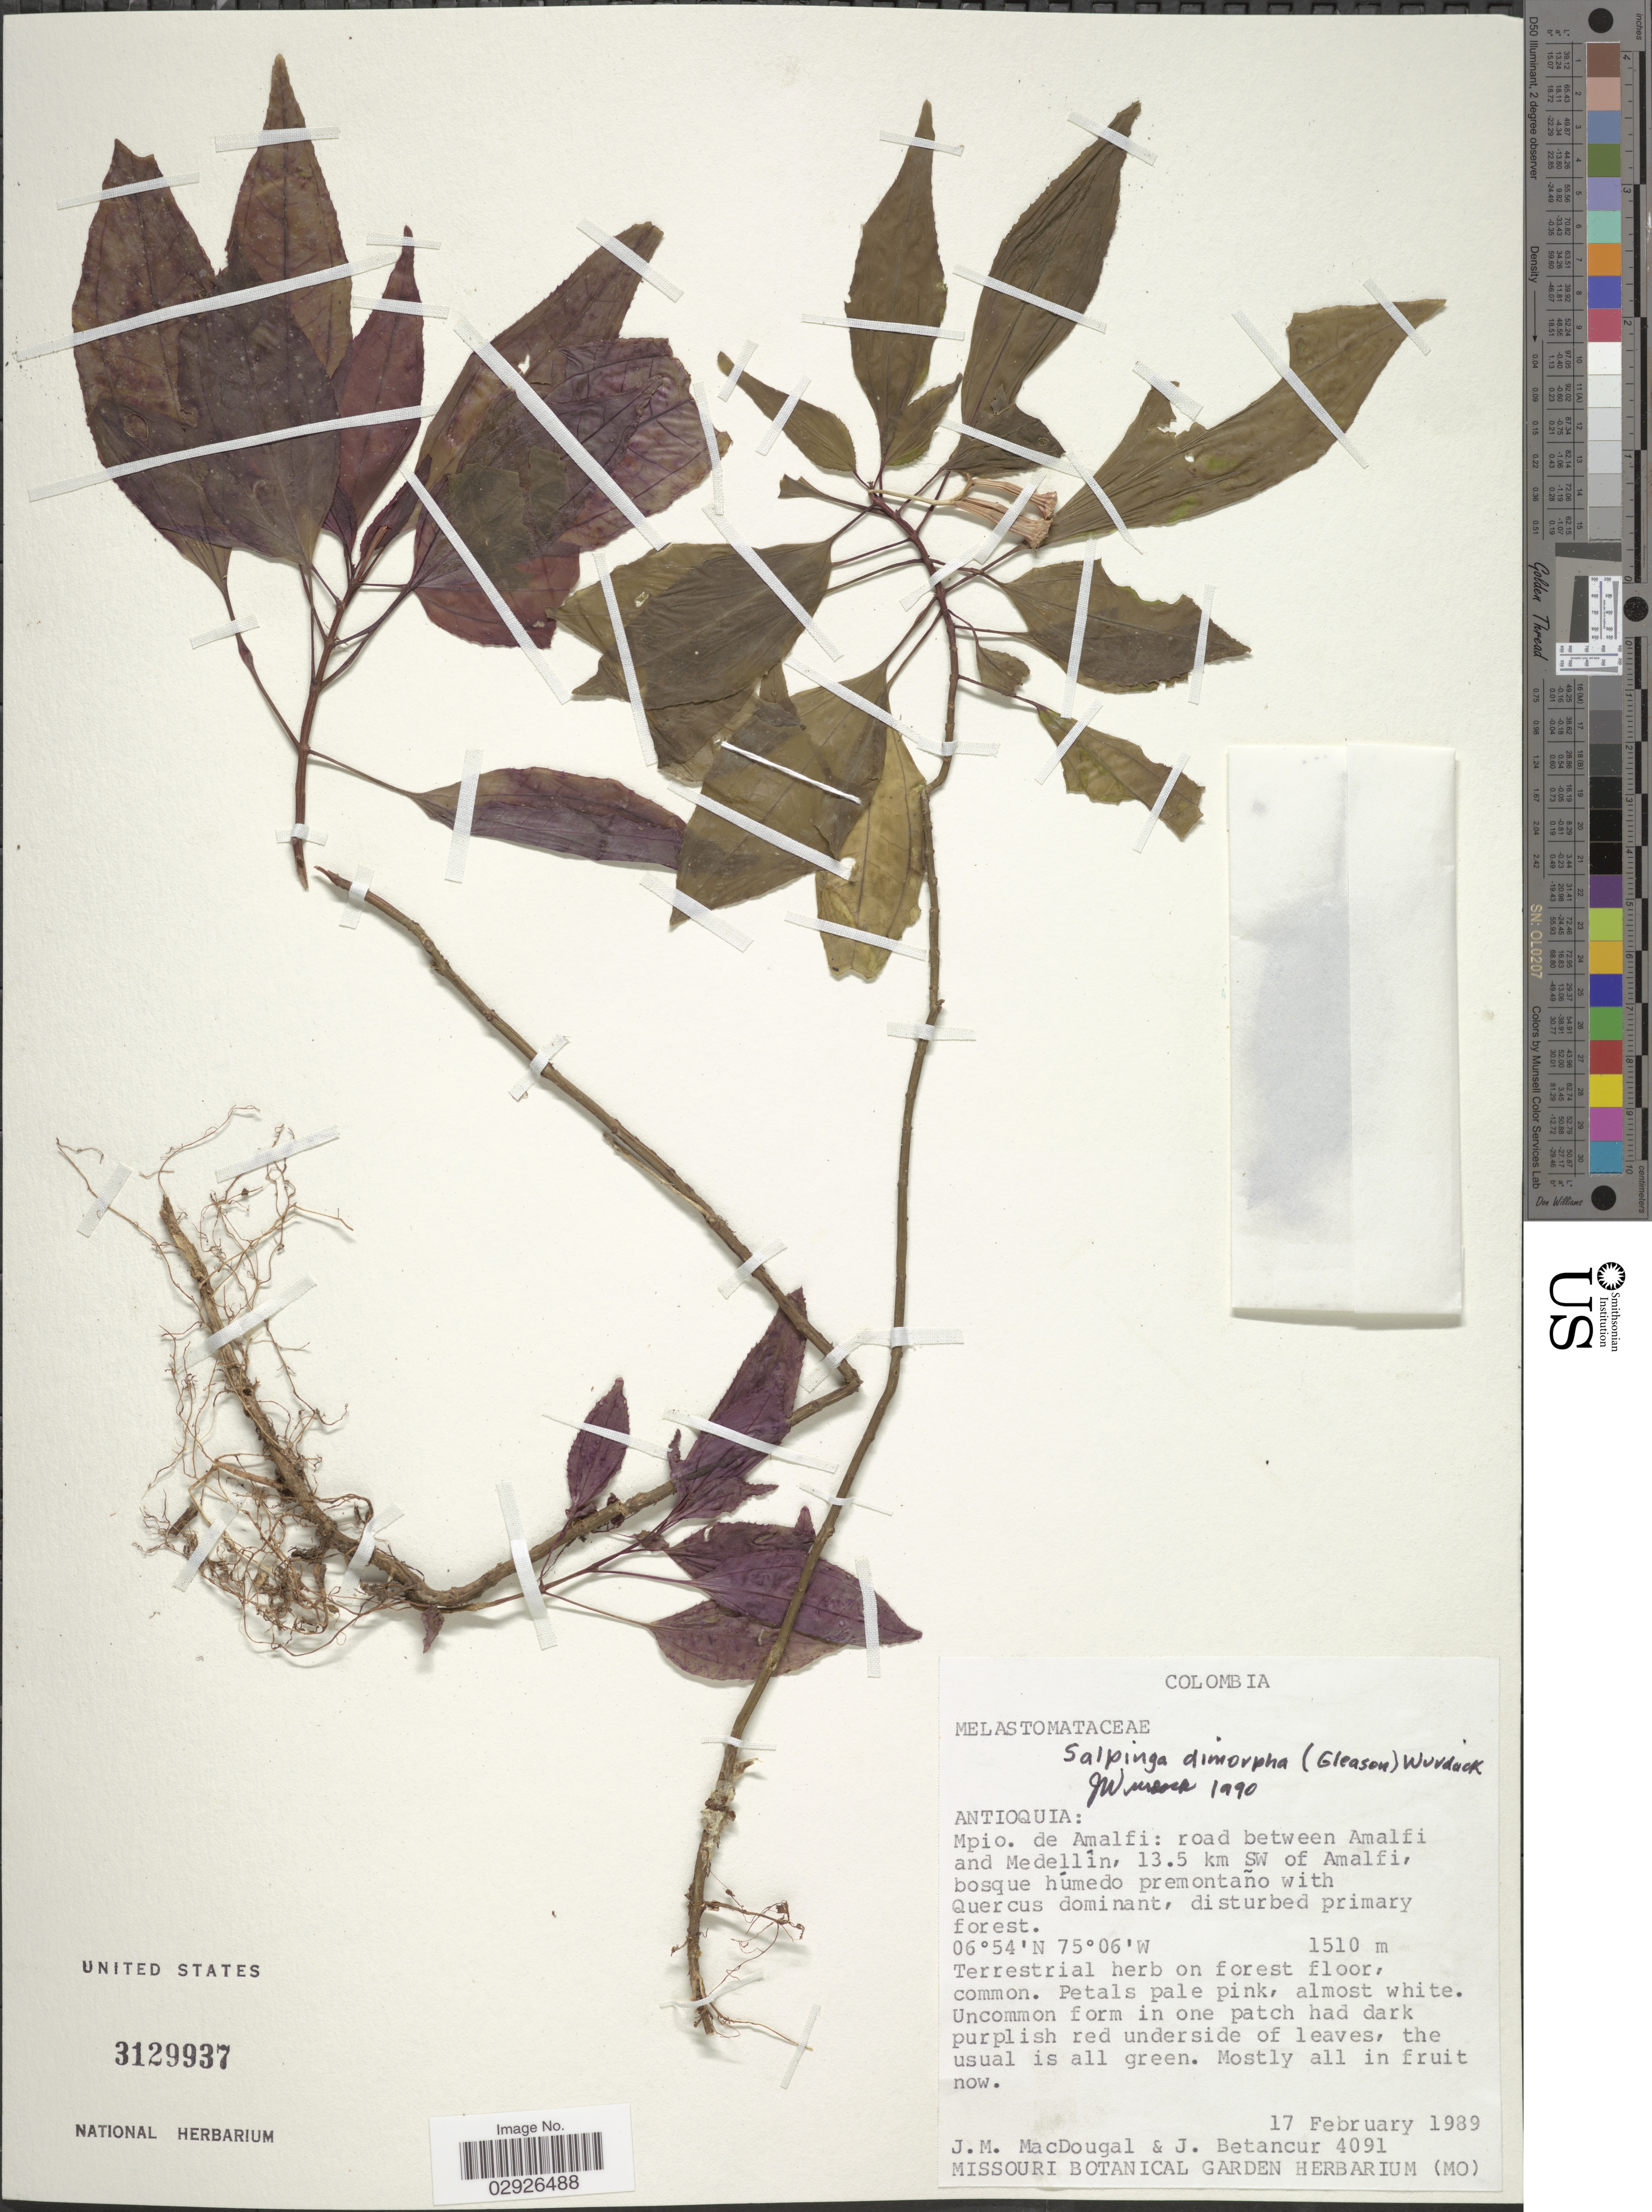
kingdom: Plantae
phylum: Tracheophyta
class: Magnoliopsida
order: Myrtales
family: Melastomataceae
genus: Salpinga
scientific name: Salpinga dimorpha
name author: (Gleason) Wurdack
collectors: J. M. MacDougal & J. Betancur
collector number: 4091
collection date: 1989-02-17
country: Colombia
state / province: Antioquia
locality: Mpio. de Amalfi: road between Amalfi and Medellín, 13.5 km SW of Amalfi.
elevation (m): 1510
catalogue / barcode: US 3129937